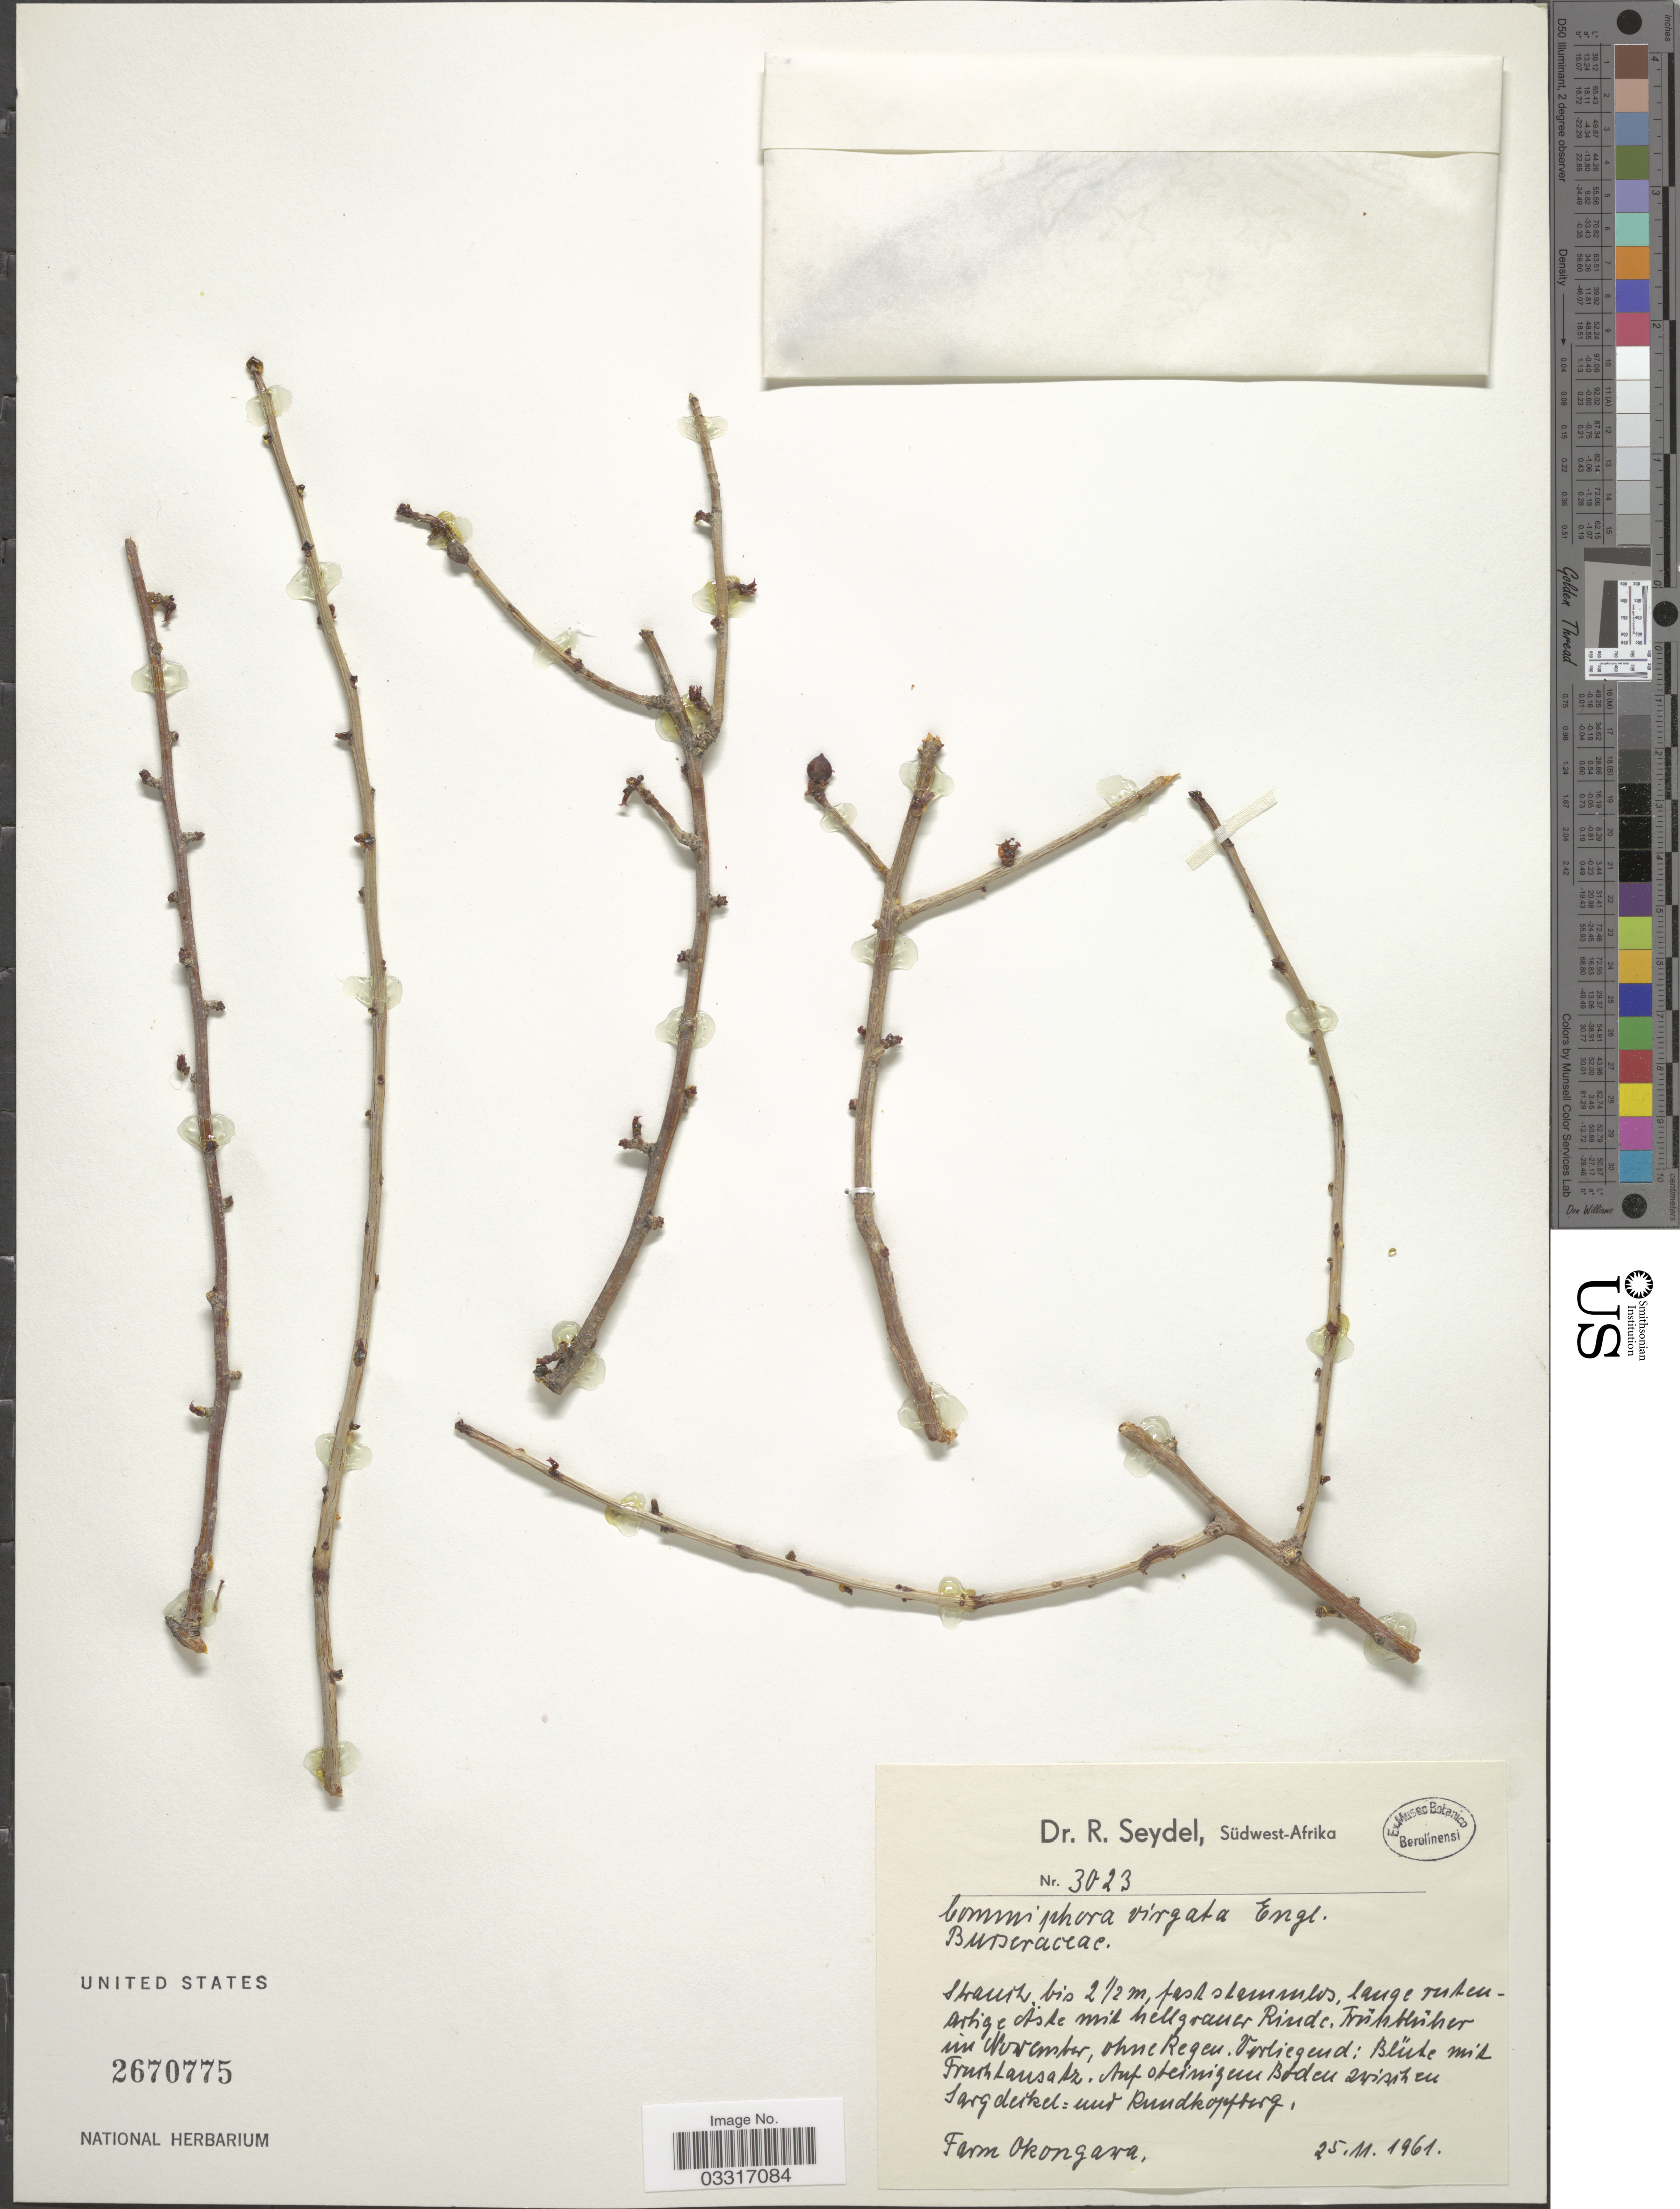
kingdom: Plantae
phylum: Tracheophyta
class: Magnoliopsida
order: Sapindales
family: Burseraceae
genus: Commiphora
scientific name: Commiphora virgata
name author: Engl.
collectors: R. Seydel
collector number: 3023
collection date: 1961-11-25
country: Namibia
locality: Südwest-Afrika. Farm Okongawa.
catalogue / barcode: US 2670775